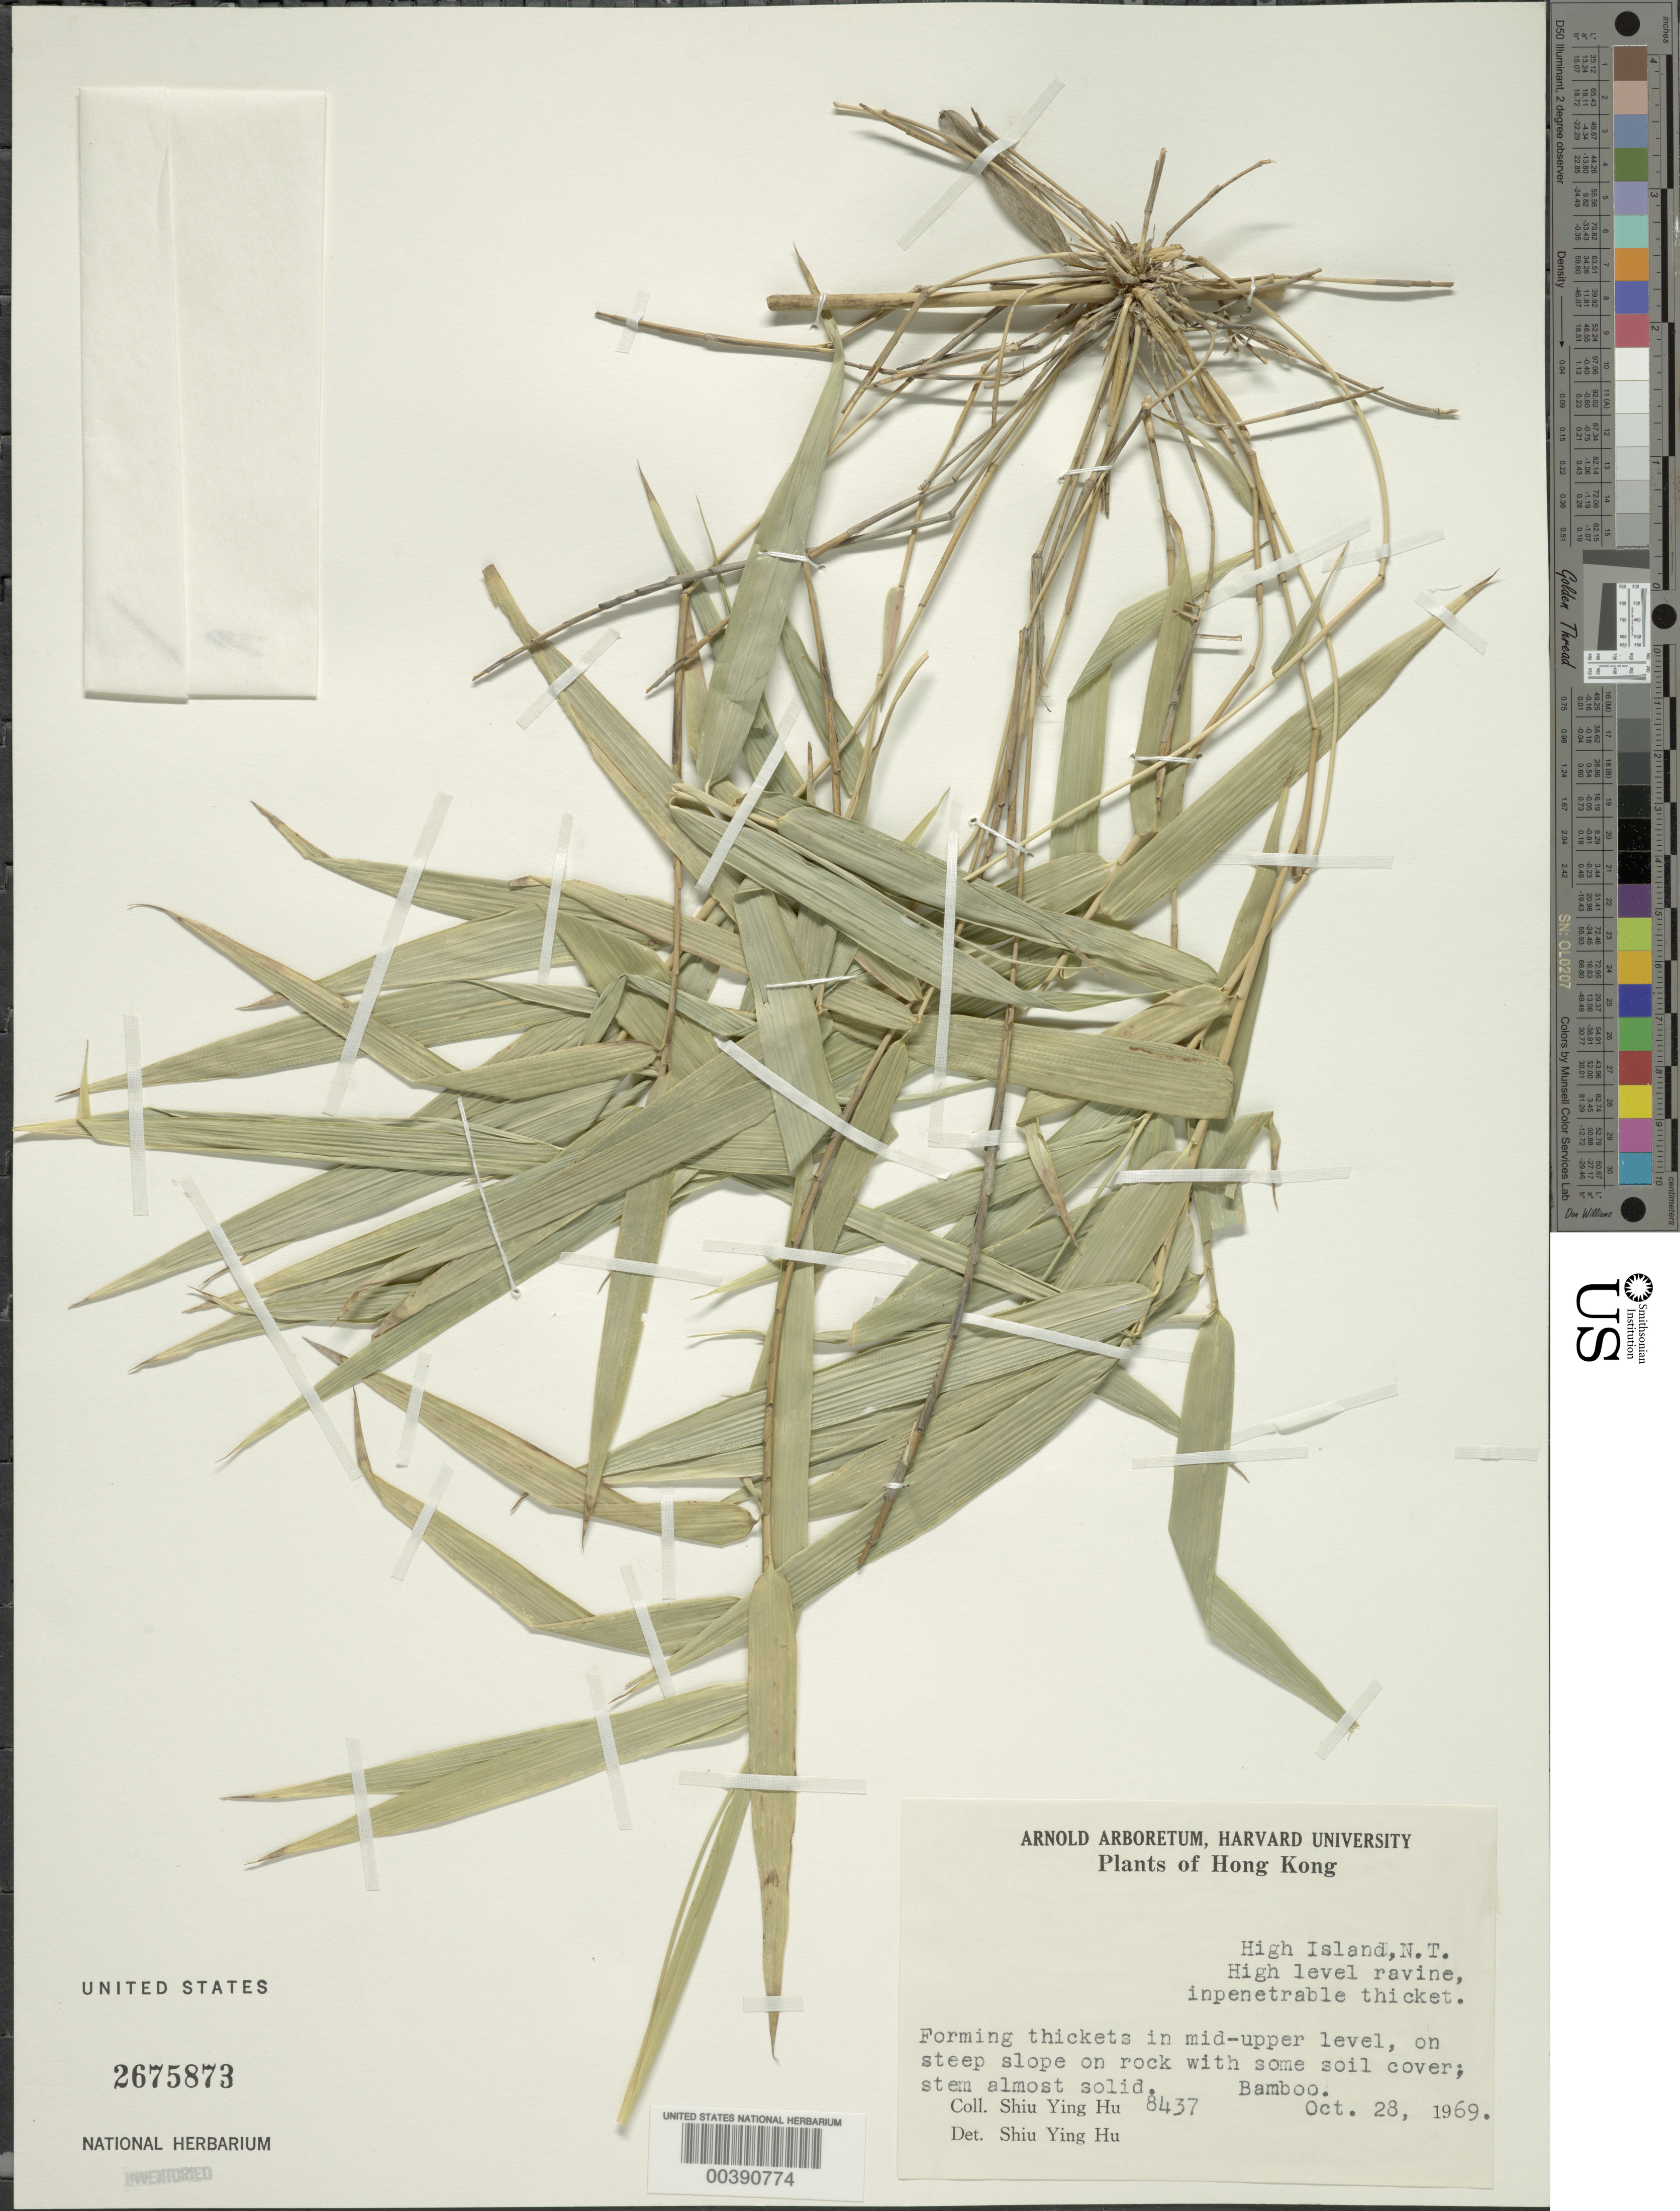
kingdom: Plantae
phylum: Tracheophyta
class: Liliopsida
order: Poales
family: Poaceae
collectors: Y. Shiu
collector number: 8437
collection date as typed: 28 Oct 1969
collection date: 1969-10-28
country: China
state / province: Hong Kong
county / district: New Territories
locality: High isl.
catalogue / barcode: US 2675873